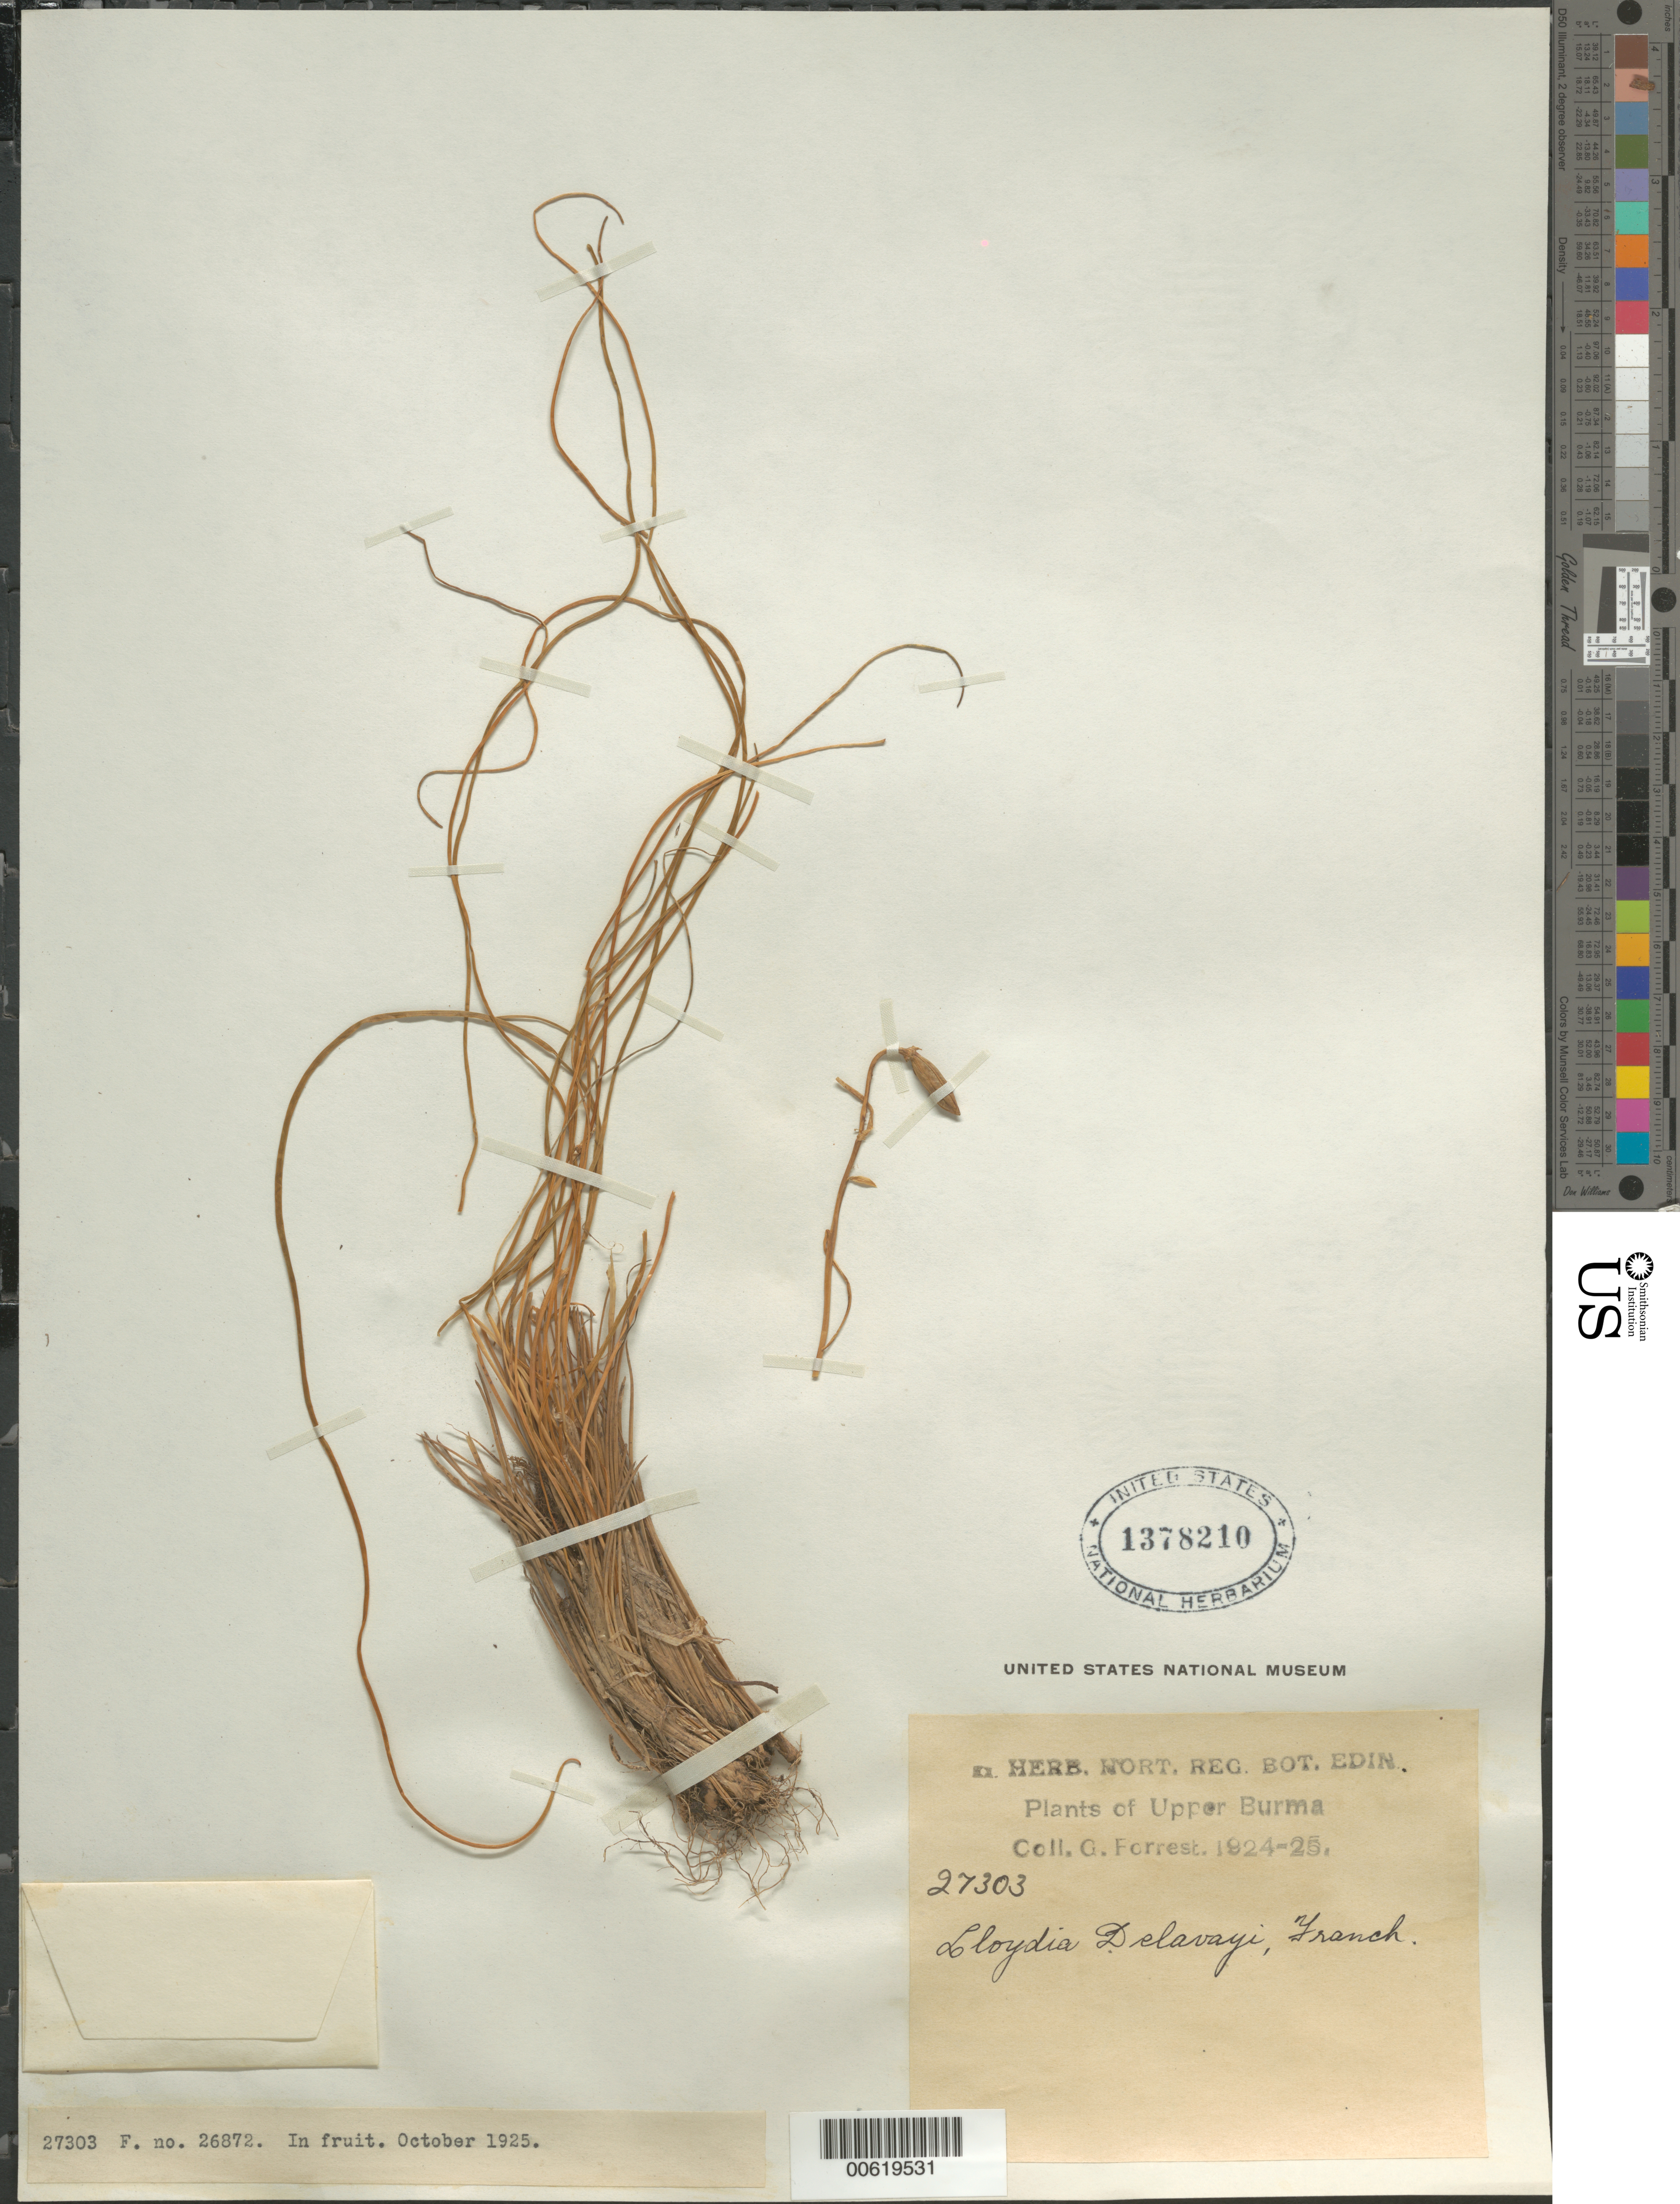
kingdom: Plantae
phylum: Tracheophyta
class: Liliopsida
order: Liliales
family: Liliaceae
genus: Lloydia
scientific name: Lloydia delavayi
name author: Franch.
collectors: G. Forrest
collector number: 27303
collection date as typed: Oct 1925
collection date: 1925-10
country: Myanmar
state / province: Kachin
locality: On W. flank of N' Maikha-Salwin.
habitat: Crevices of cliffs and boulders.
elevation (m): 3658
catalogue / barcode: US 1378210